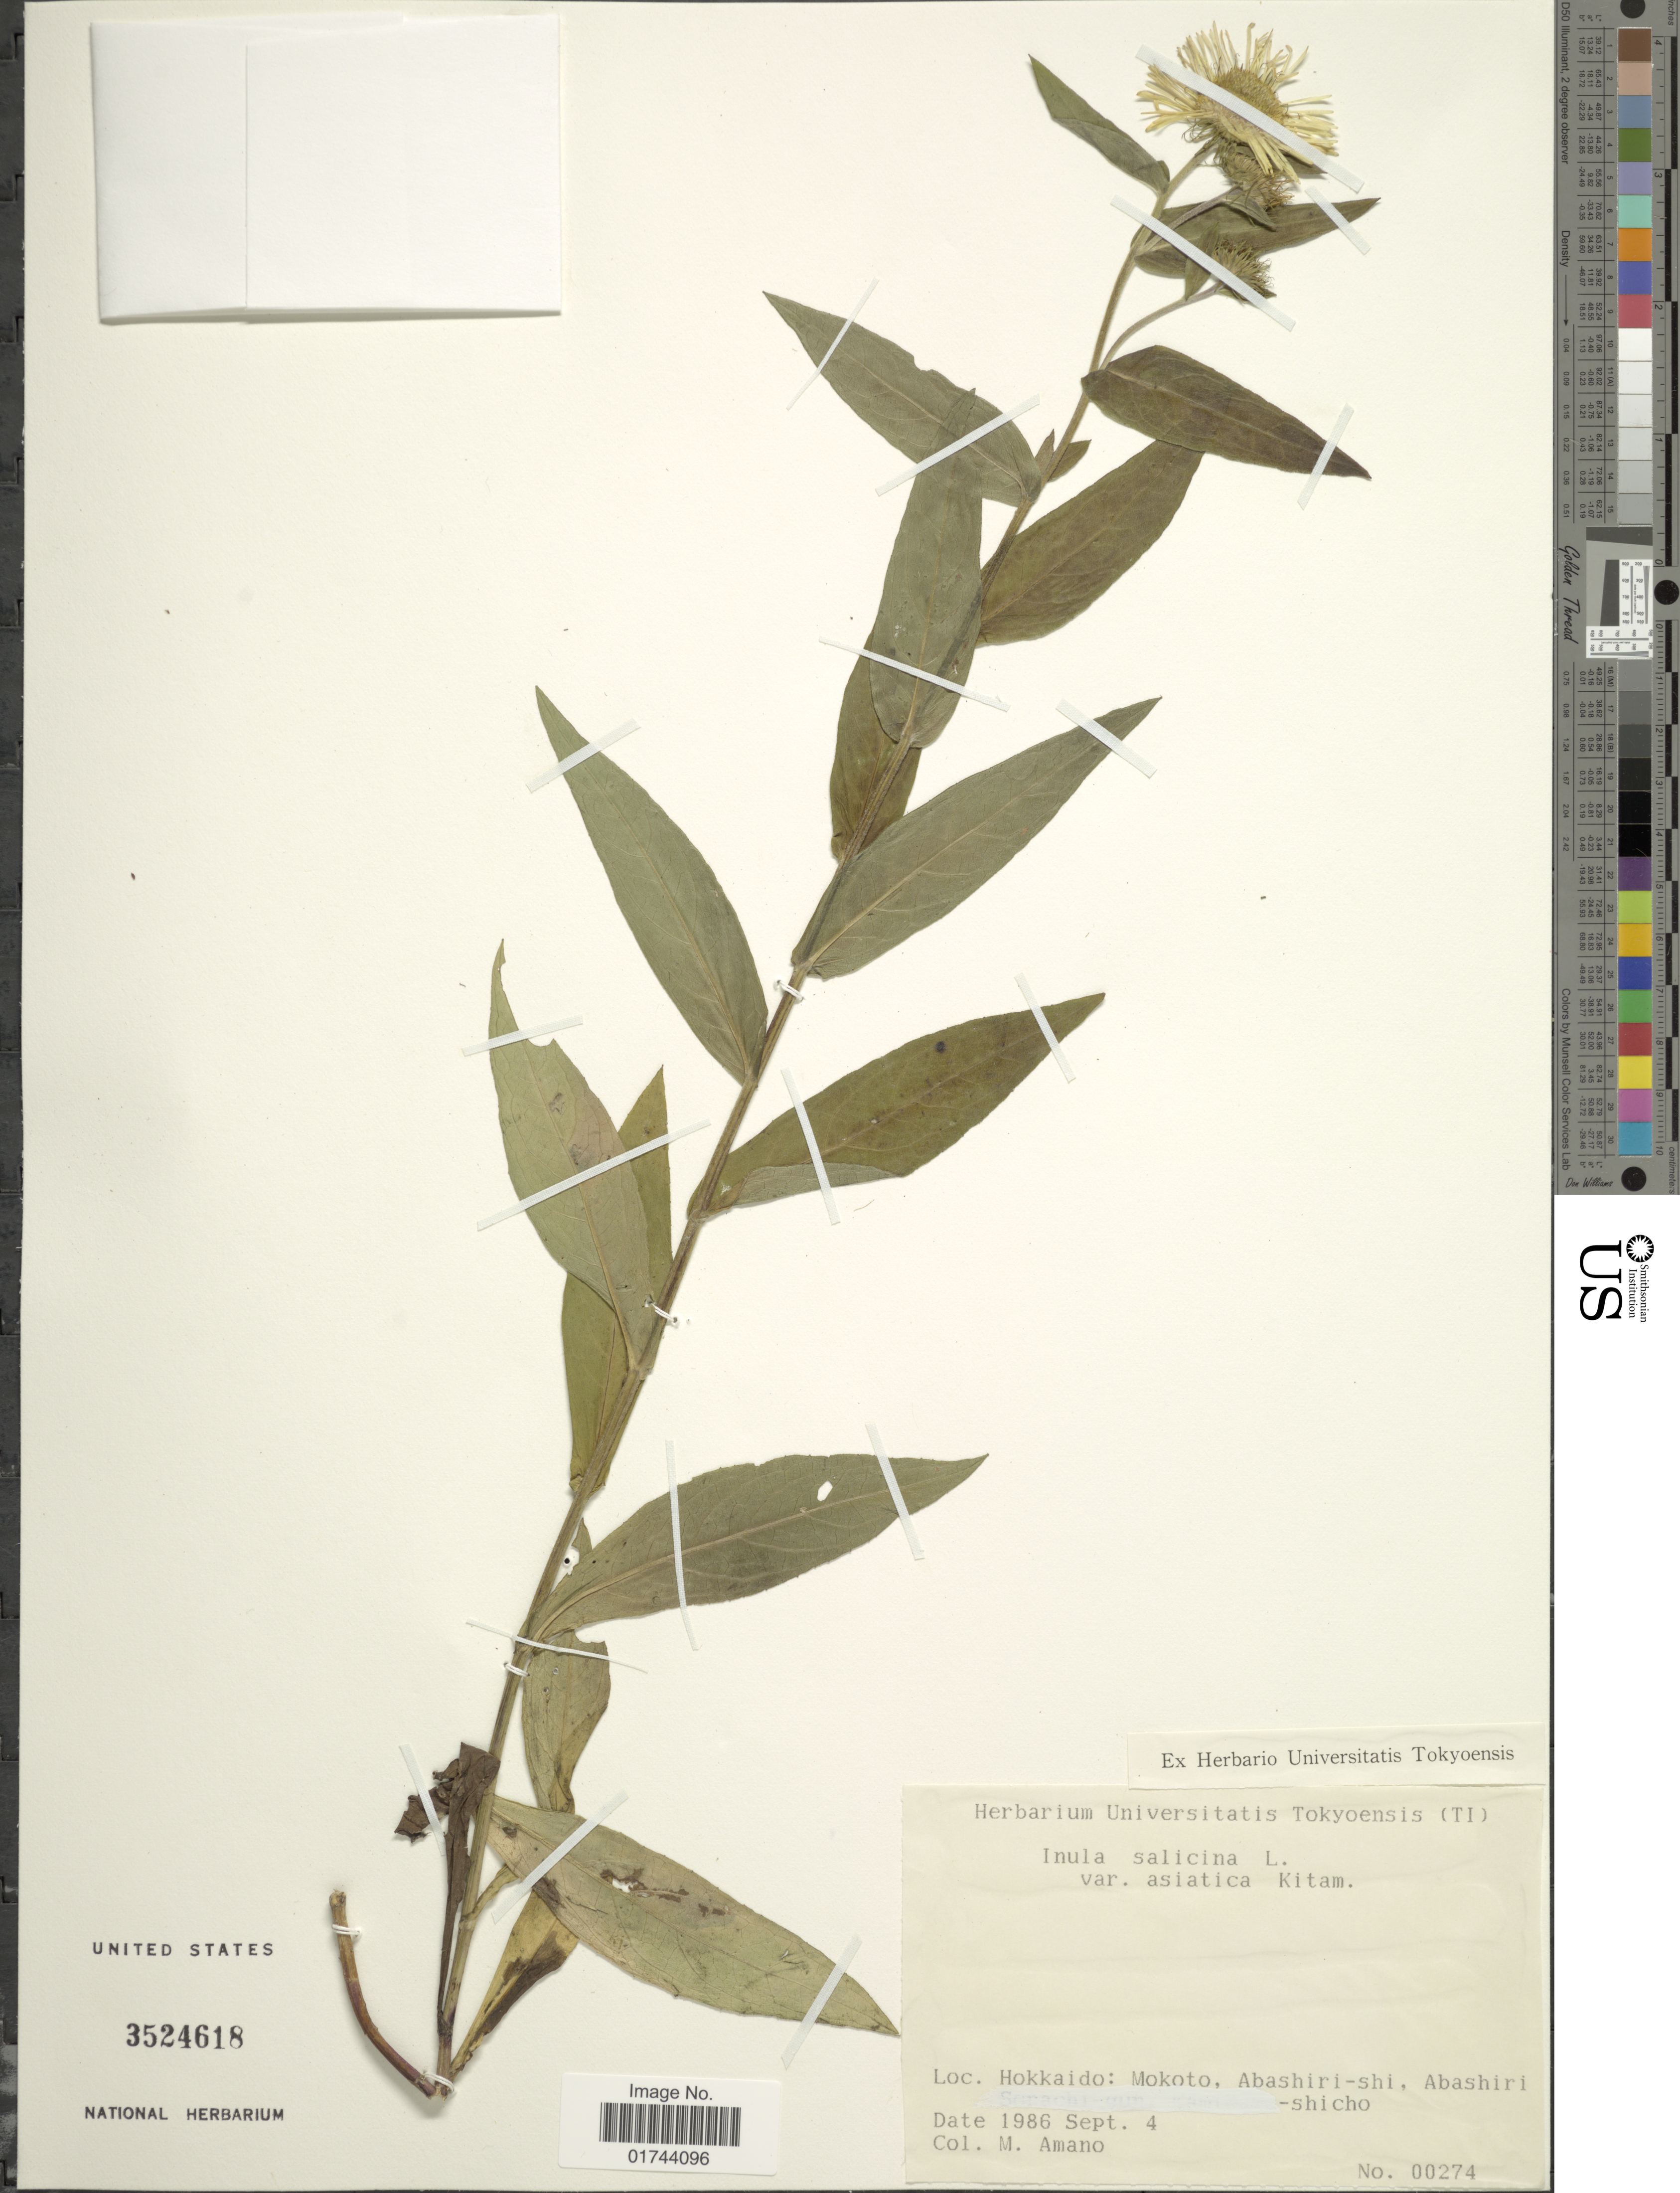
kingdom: Plantae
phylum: Tracheophyta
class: Magnoliopsida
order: Asterales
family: Asteraceae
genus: Inula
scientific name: Inula salicina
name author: L.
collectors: M. Amano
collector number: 00274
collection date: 1986-09-06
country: Japan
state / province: Hokkaidō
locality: Mokoto, Abashiri-shi, Abashiri-schicho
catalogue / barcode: US 3524618